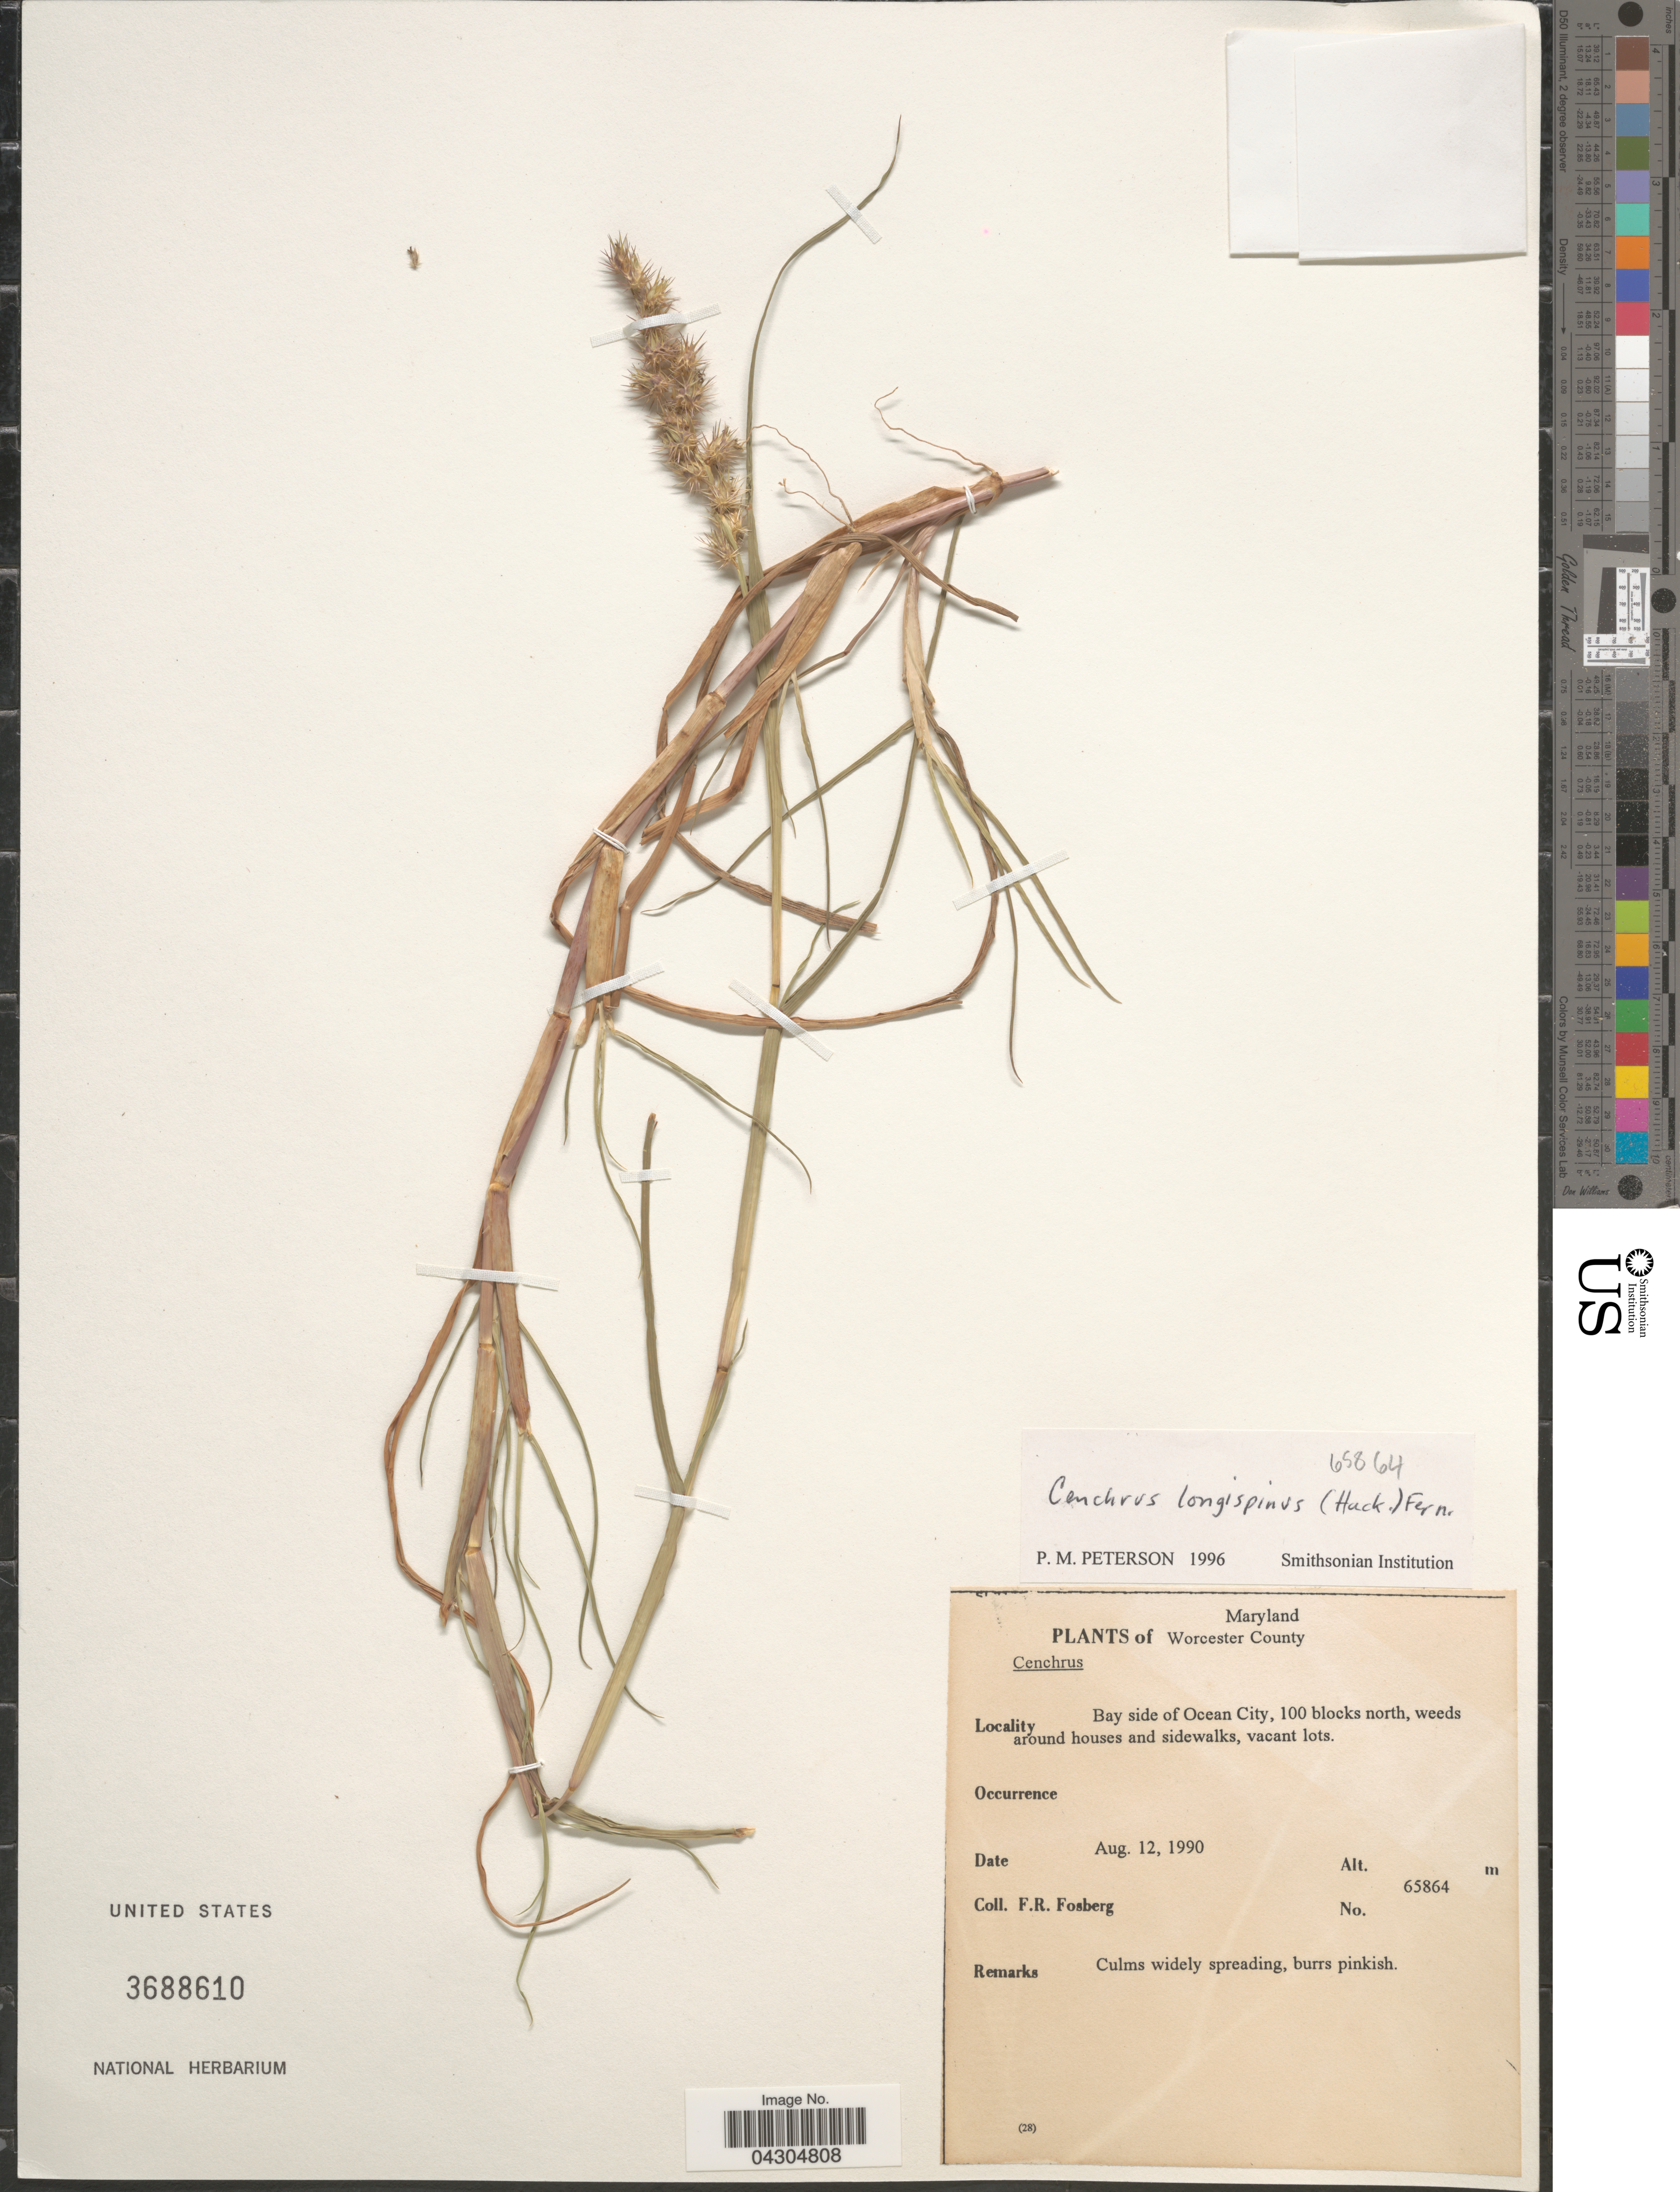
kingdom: Plantae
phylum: Tracheophyta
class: Liliopsida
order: Poales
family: Poaceae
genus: Cenchrus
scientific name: Cenchrus longispinus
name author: (Hack.) Fernald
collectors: F. R. Fosberg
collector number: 65864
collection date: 1990-08-12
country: United States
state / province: Maryland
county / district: Worcester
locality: Worcester County. Bay side of Ocean City, 100 blocks north, weeds around houses and sidewalks.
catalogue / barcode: US 3688610